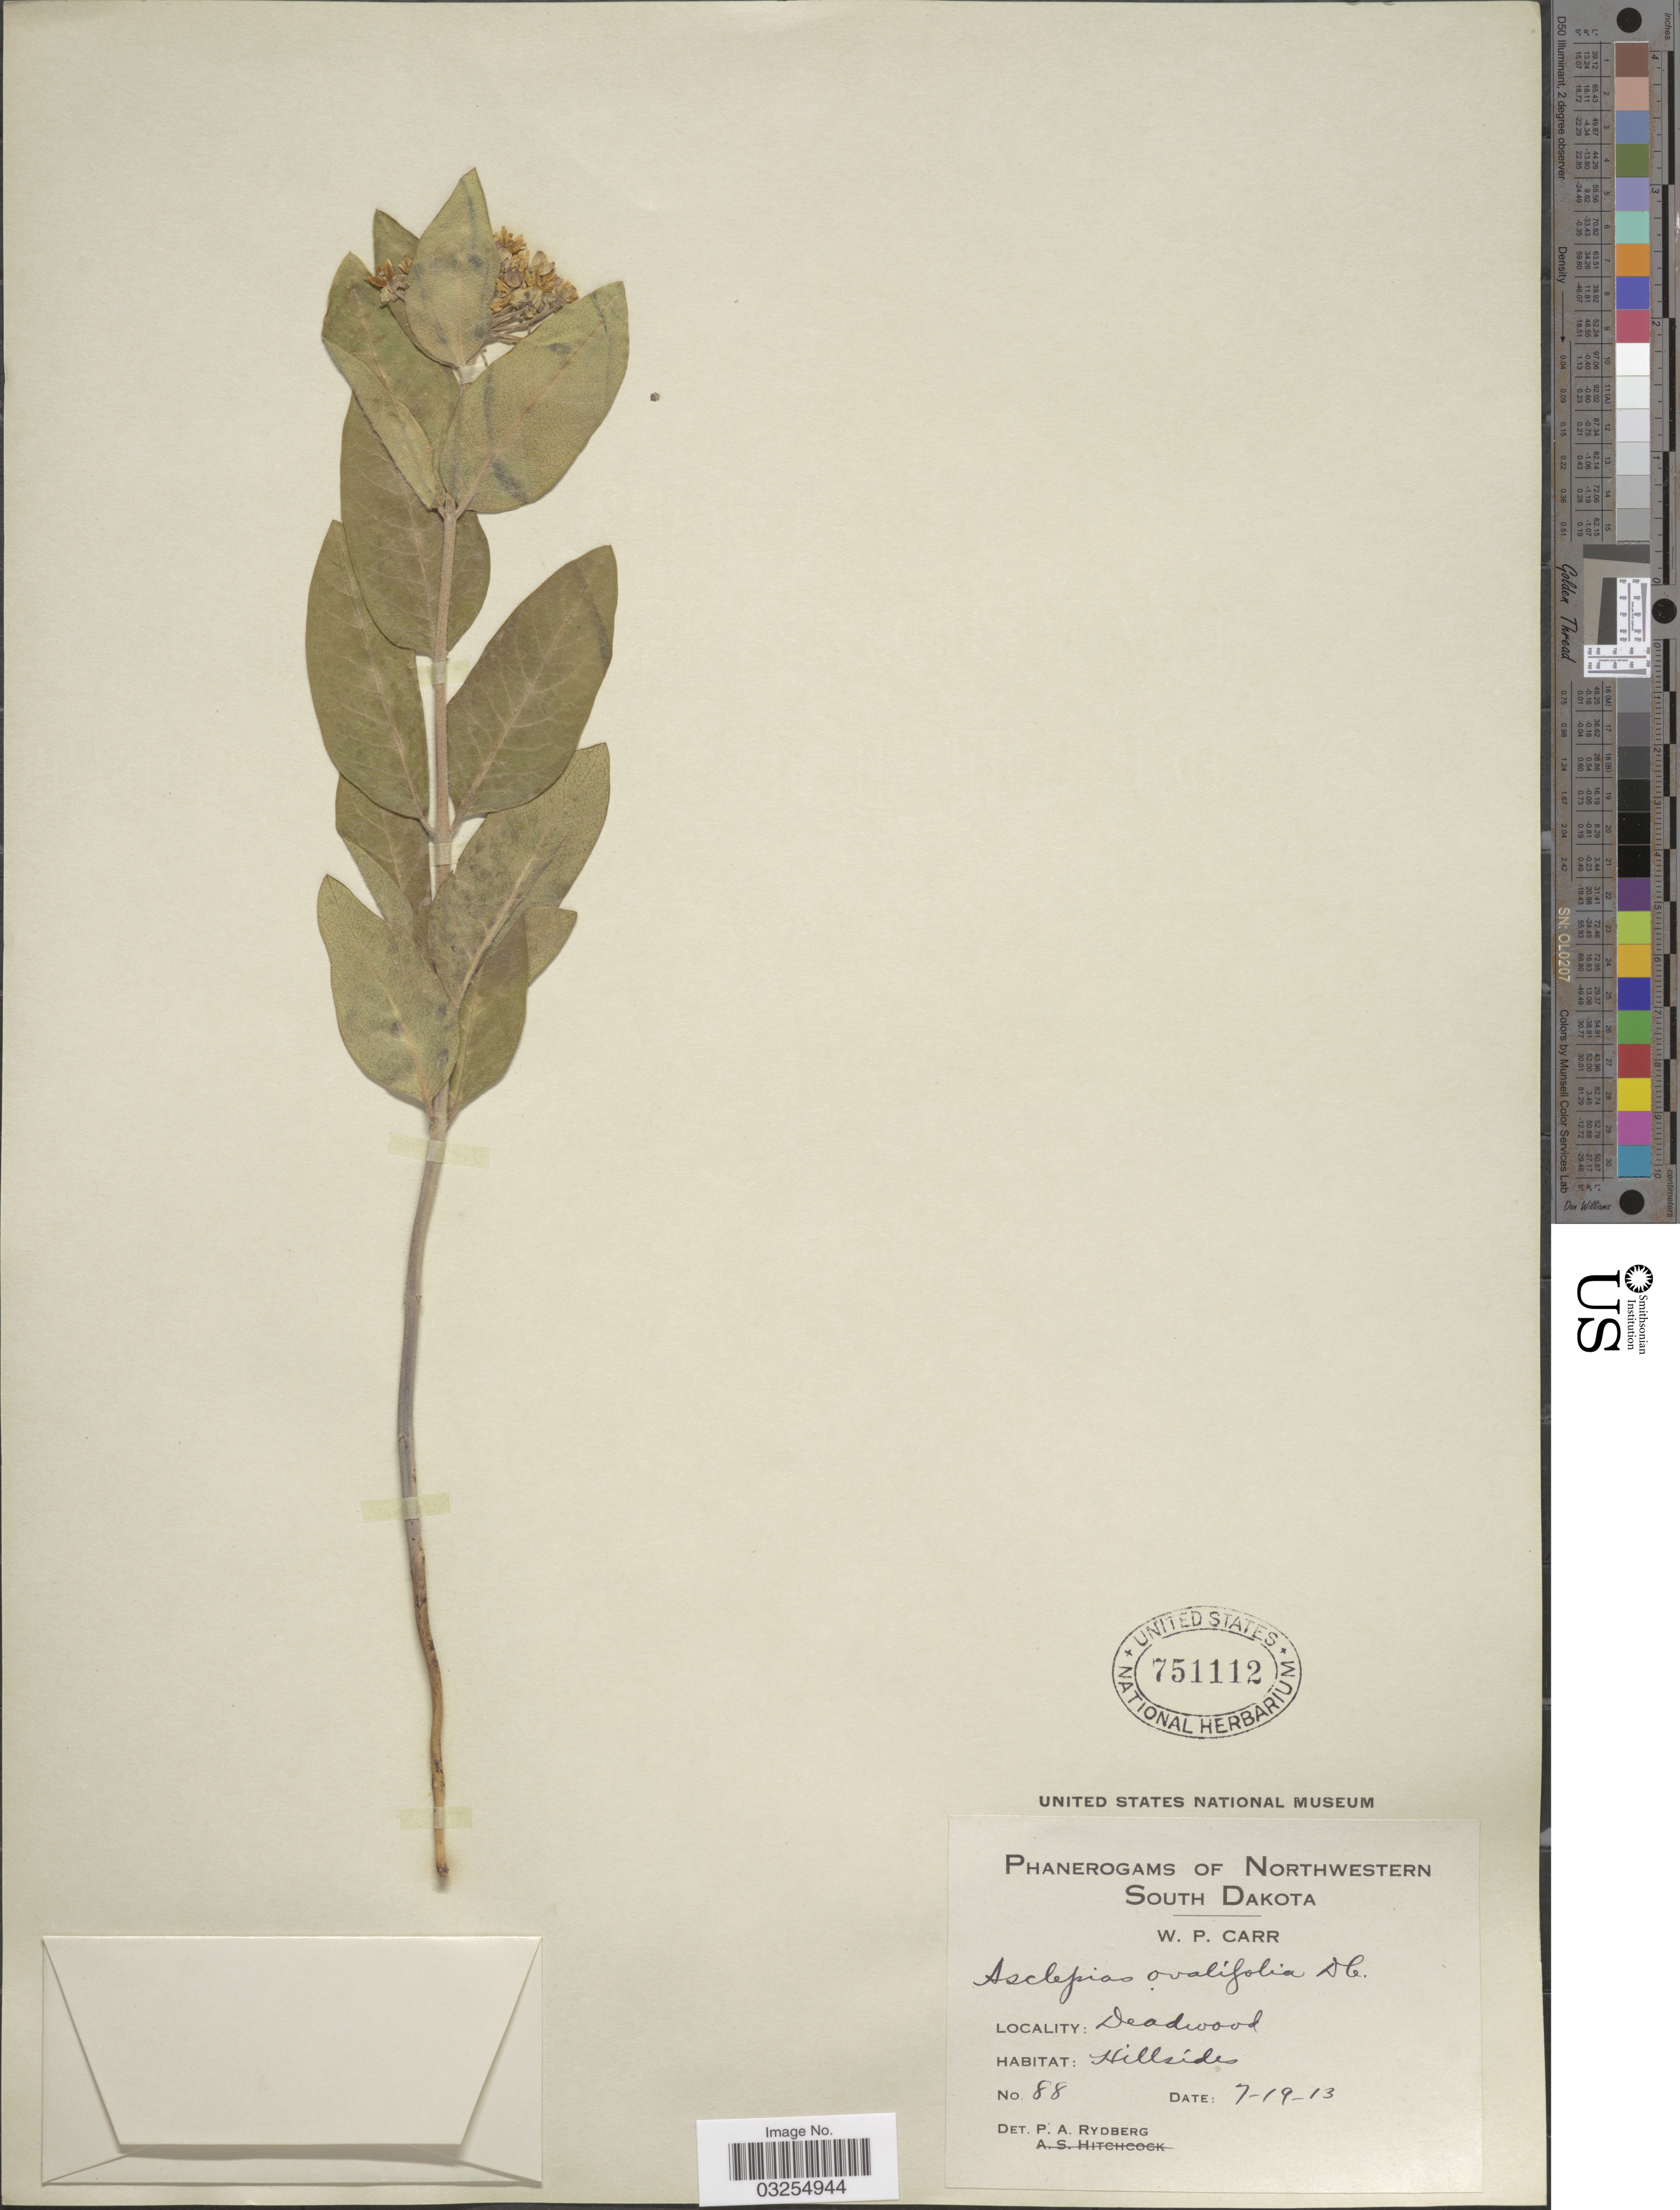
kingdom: Plantae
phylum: Tracheophyta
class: Magnoliopsida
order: Gentianales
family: Apocynaceae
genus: Asclepias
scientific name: Asclepias ovalifolia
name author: Decne.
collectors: W. Carr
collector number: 88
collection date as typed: Transcribed d/m/y: 19/7/13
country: United States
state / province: South Dakota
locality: Northwestern South Dakota. Deadwood.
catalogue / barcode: US 751112